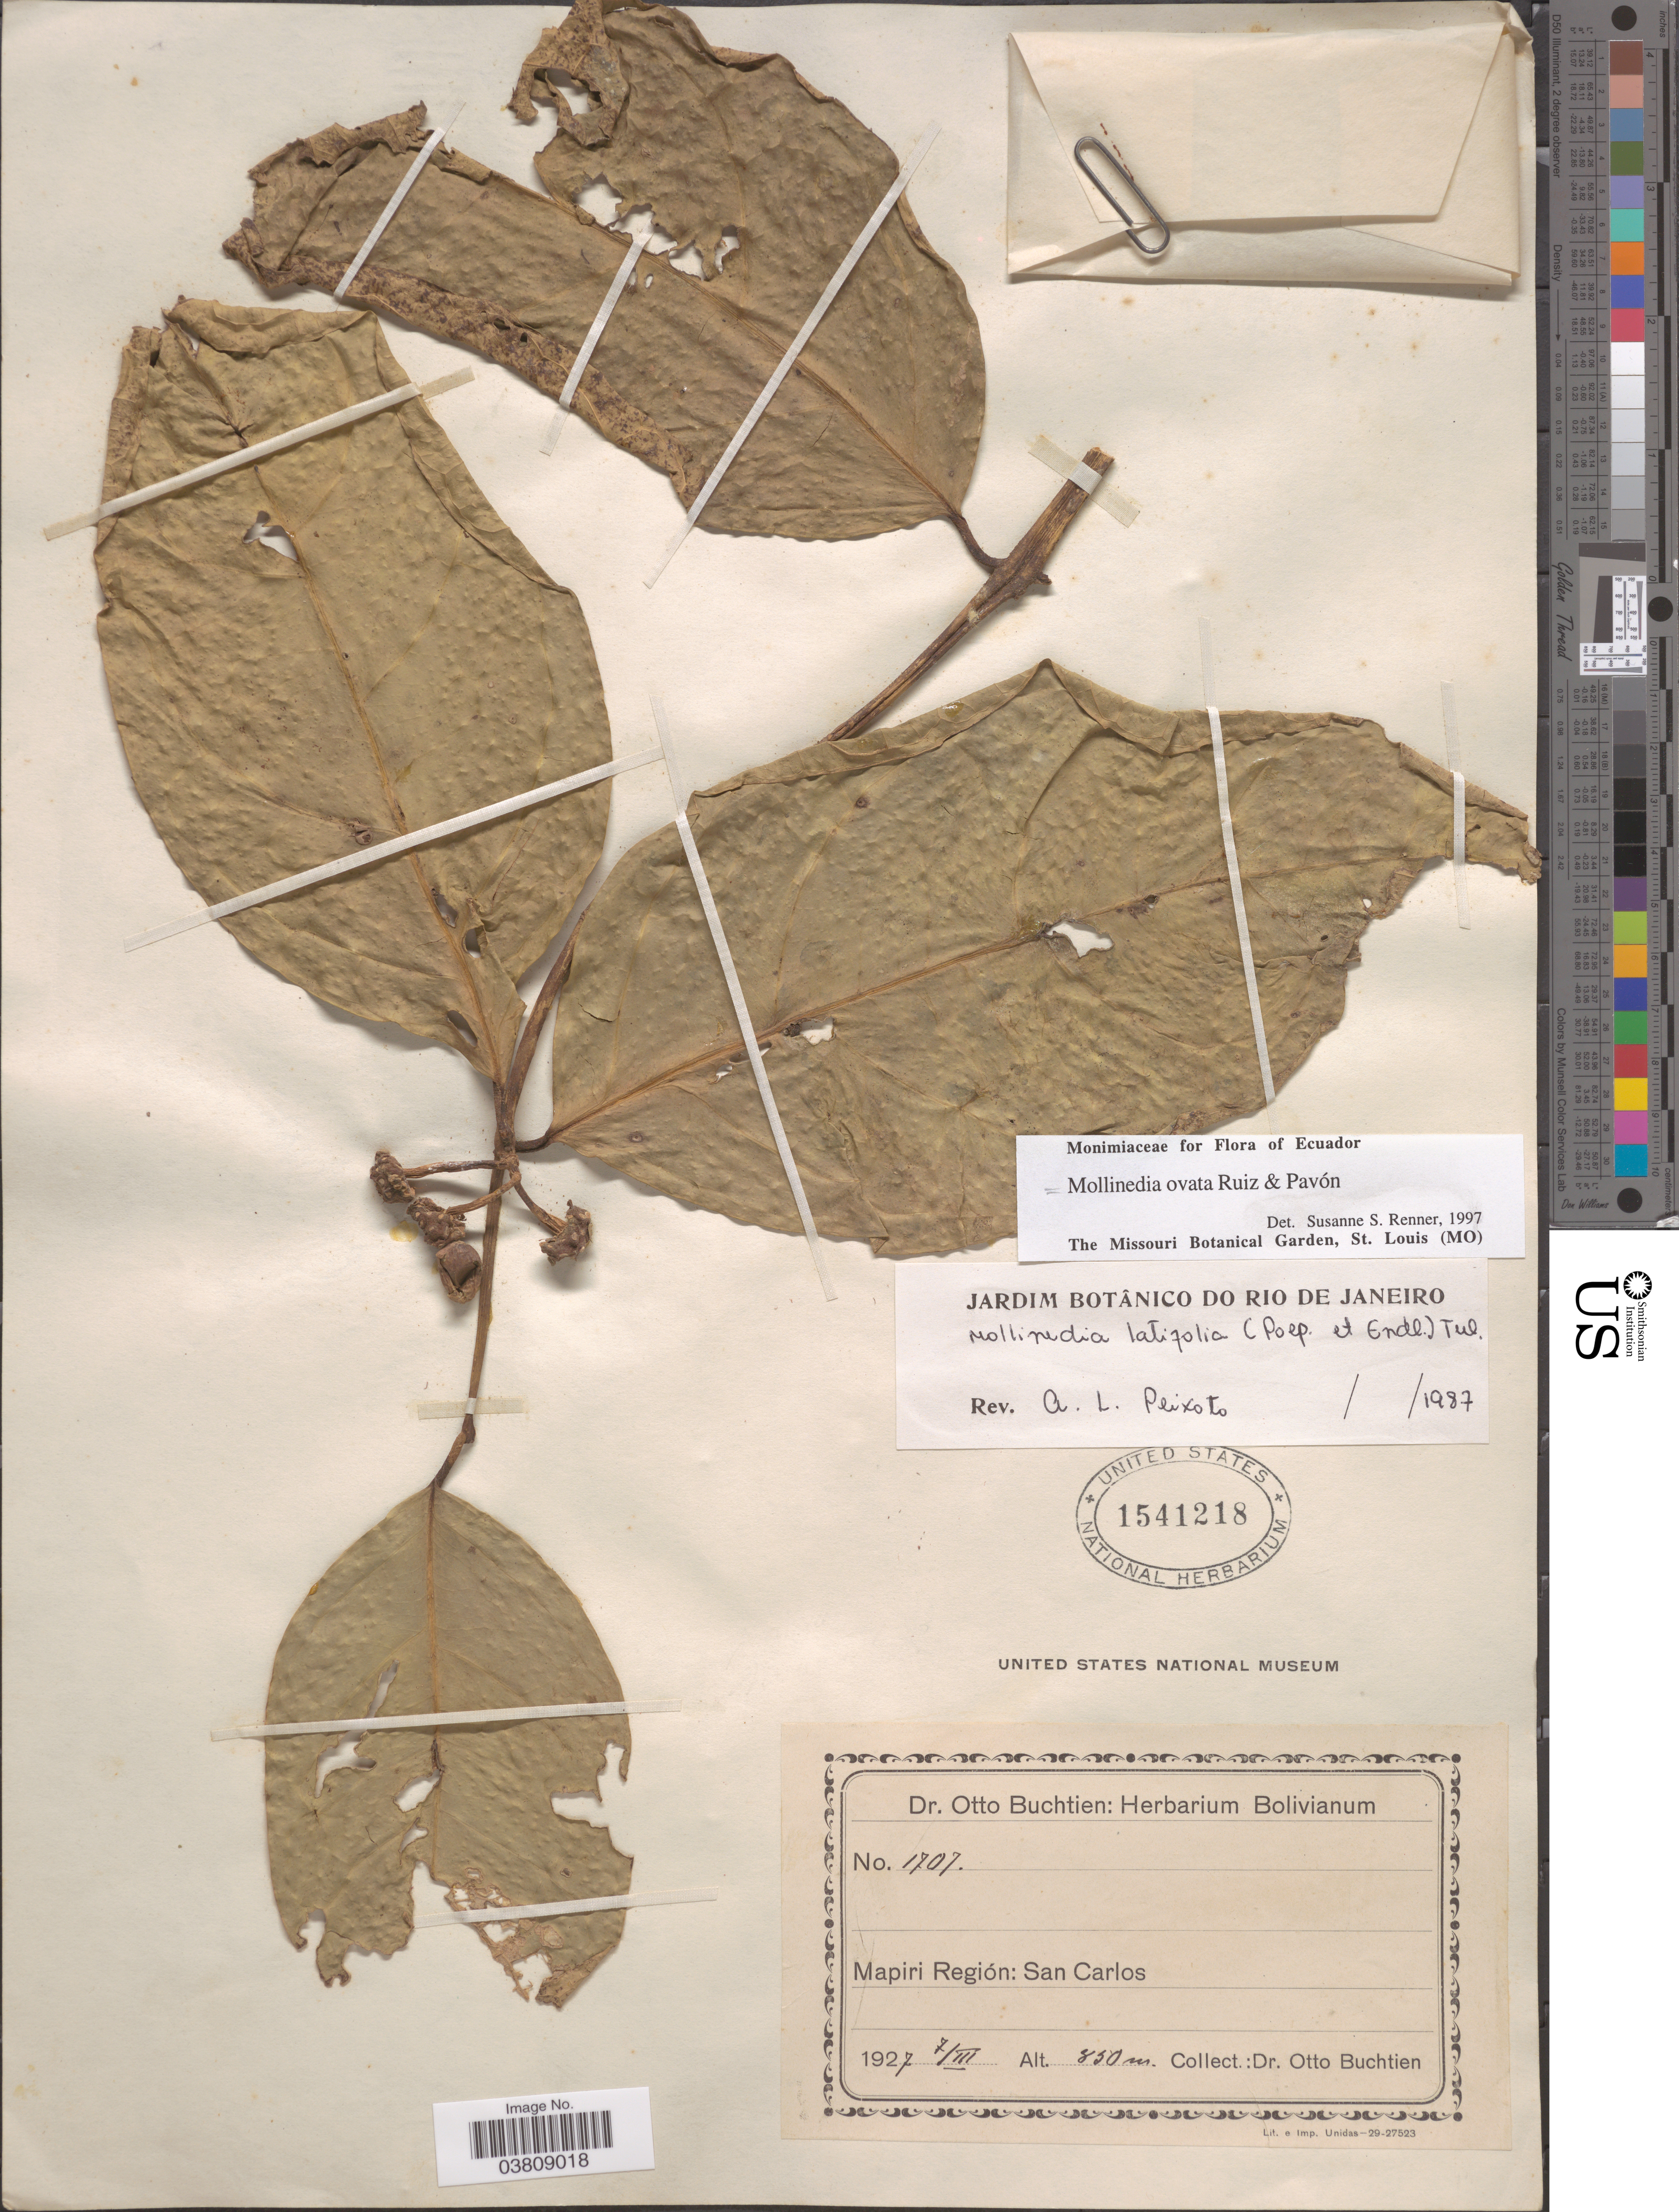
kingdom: Plantae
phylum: Tracheophyta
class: Magnoliopsida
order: Laurales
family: Monimiaceae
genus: Mollinedia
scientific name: Mollinedia ovata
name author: Ruiz & Pav.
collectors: O. Buchtien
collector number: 1707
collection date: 1927-03-07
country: Bolivia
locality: Mapiri Región: San Carlos.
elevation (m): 850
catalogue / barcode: US 1541218